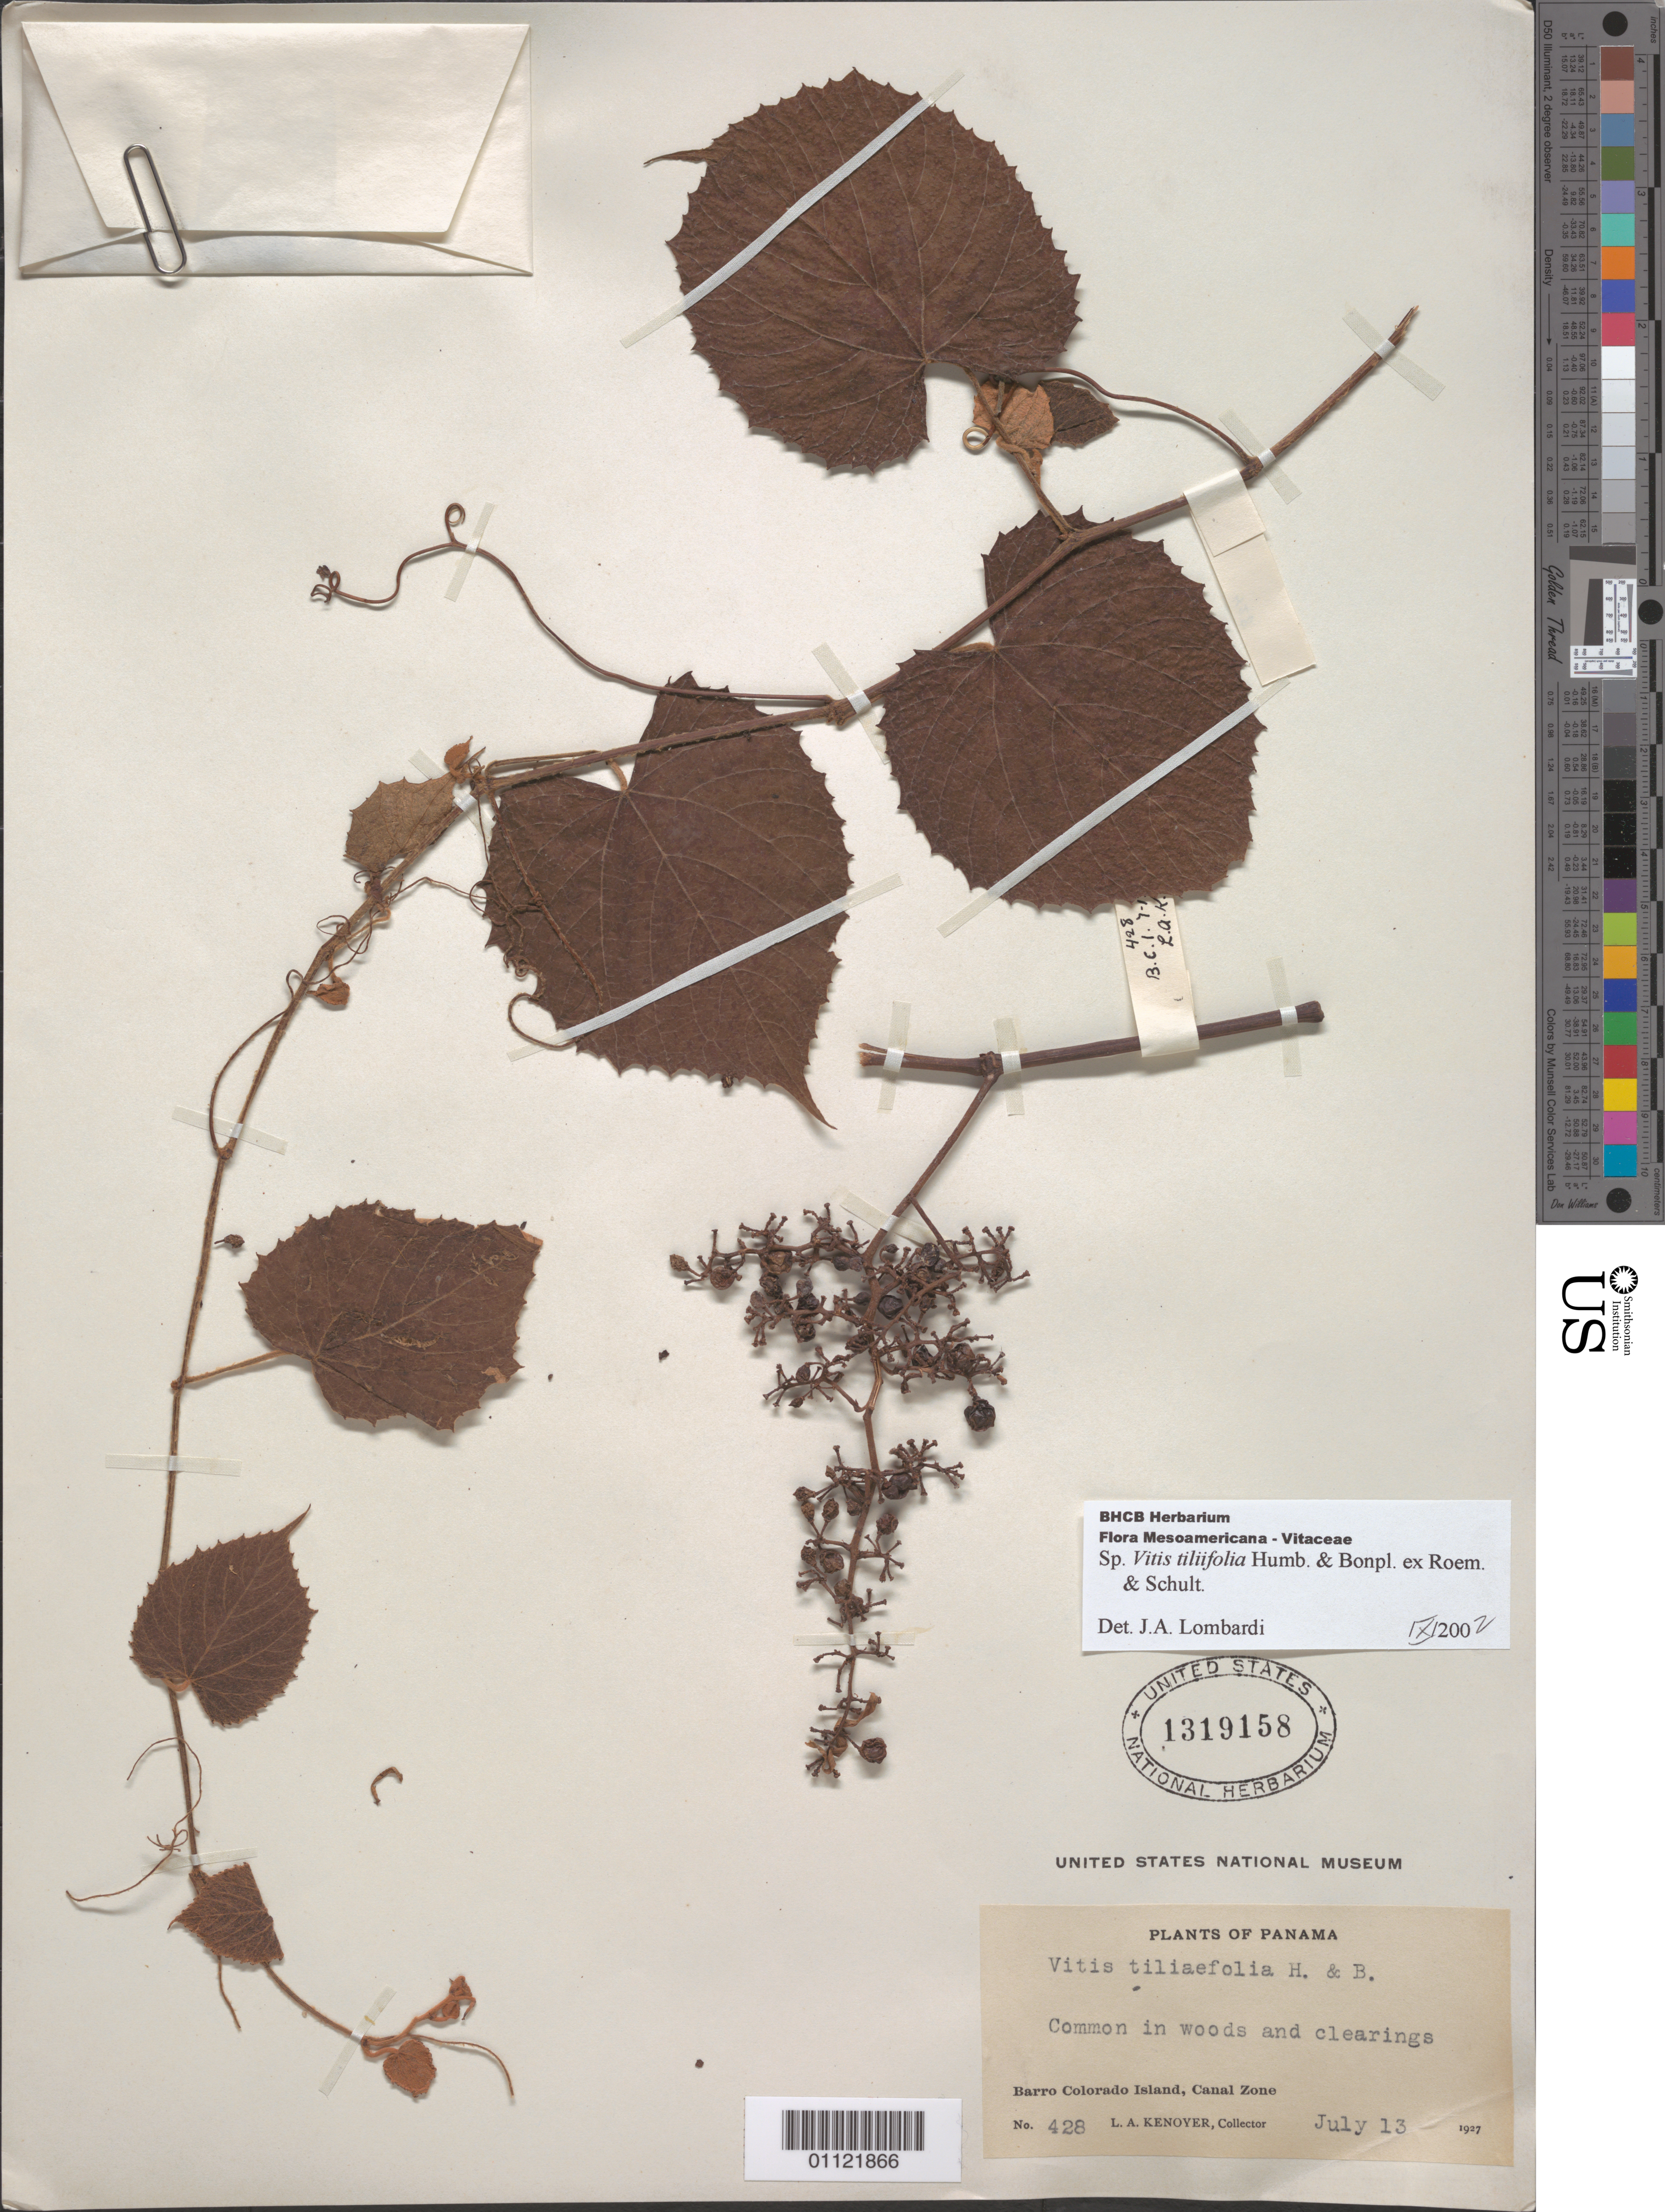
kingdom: Plantae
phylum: Tracheophyta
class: Magnoliopsida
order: Vitales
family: Vitaceae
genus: Vitis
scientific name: Vitis tiliifolia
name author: Humb. & Bonpl. ex Schult.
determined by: Lombardi, Julio A.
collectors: L. A. Kenoyer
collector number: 428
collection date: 1927-07-13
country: Panama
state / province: Panamá Oeste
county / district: Canal Zone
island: Barro Colorado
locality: Barro Colorado Island, Canal Zone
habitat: woods and clearings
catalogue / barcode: US 1319158